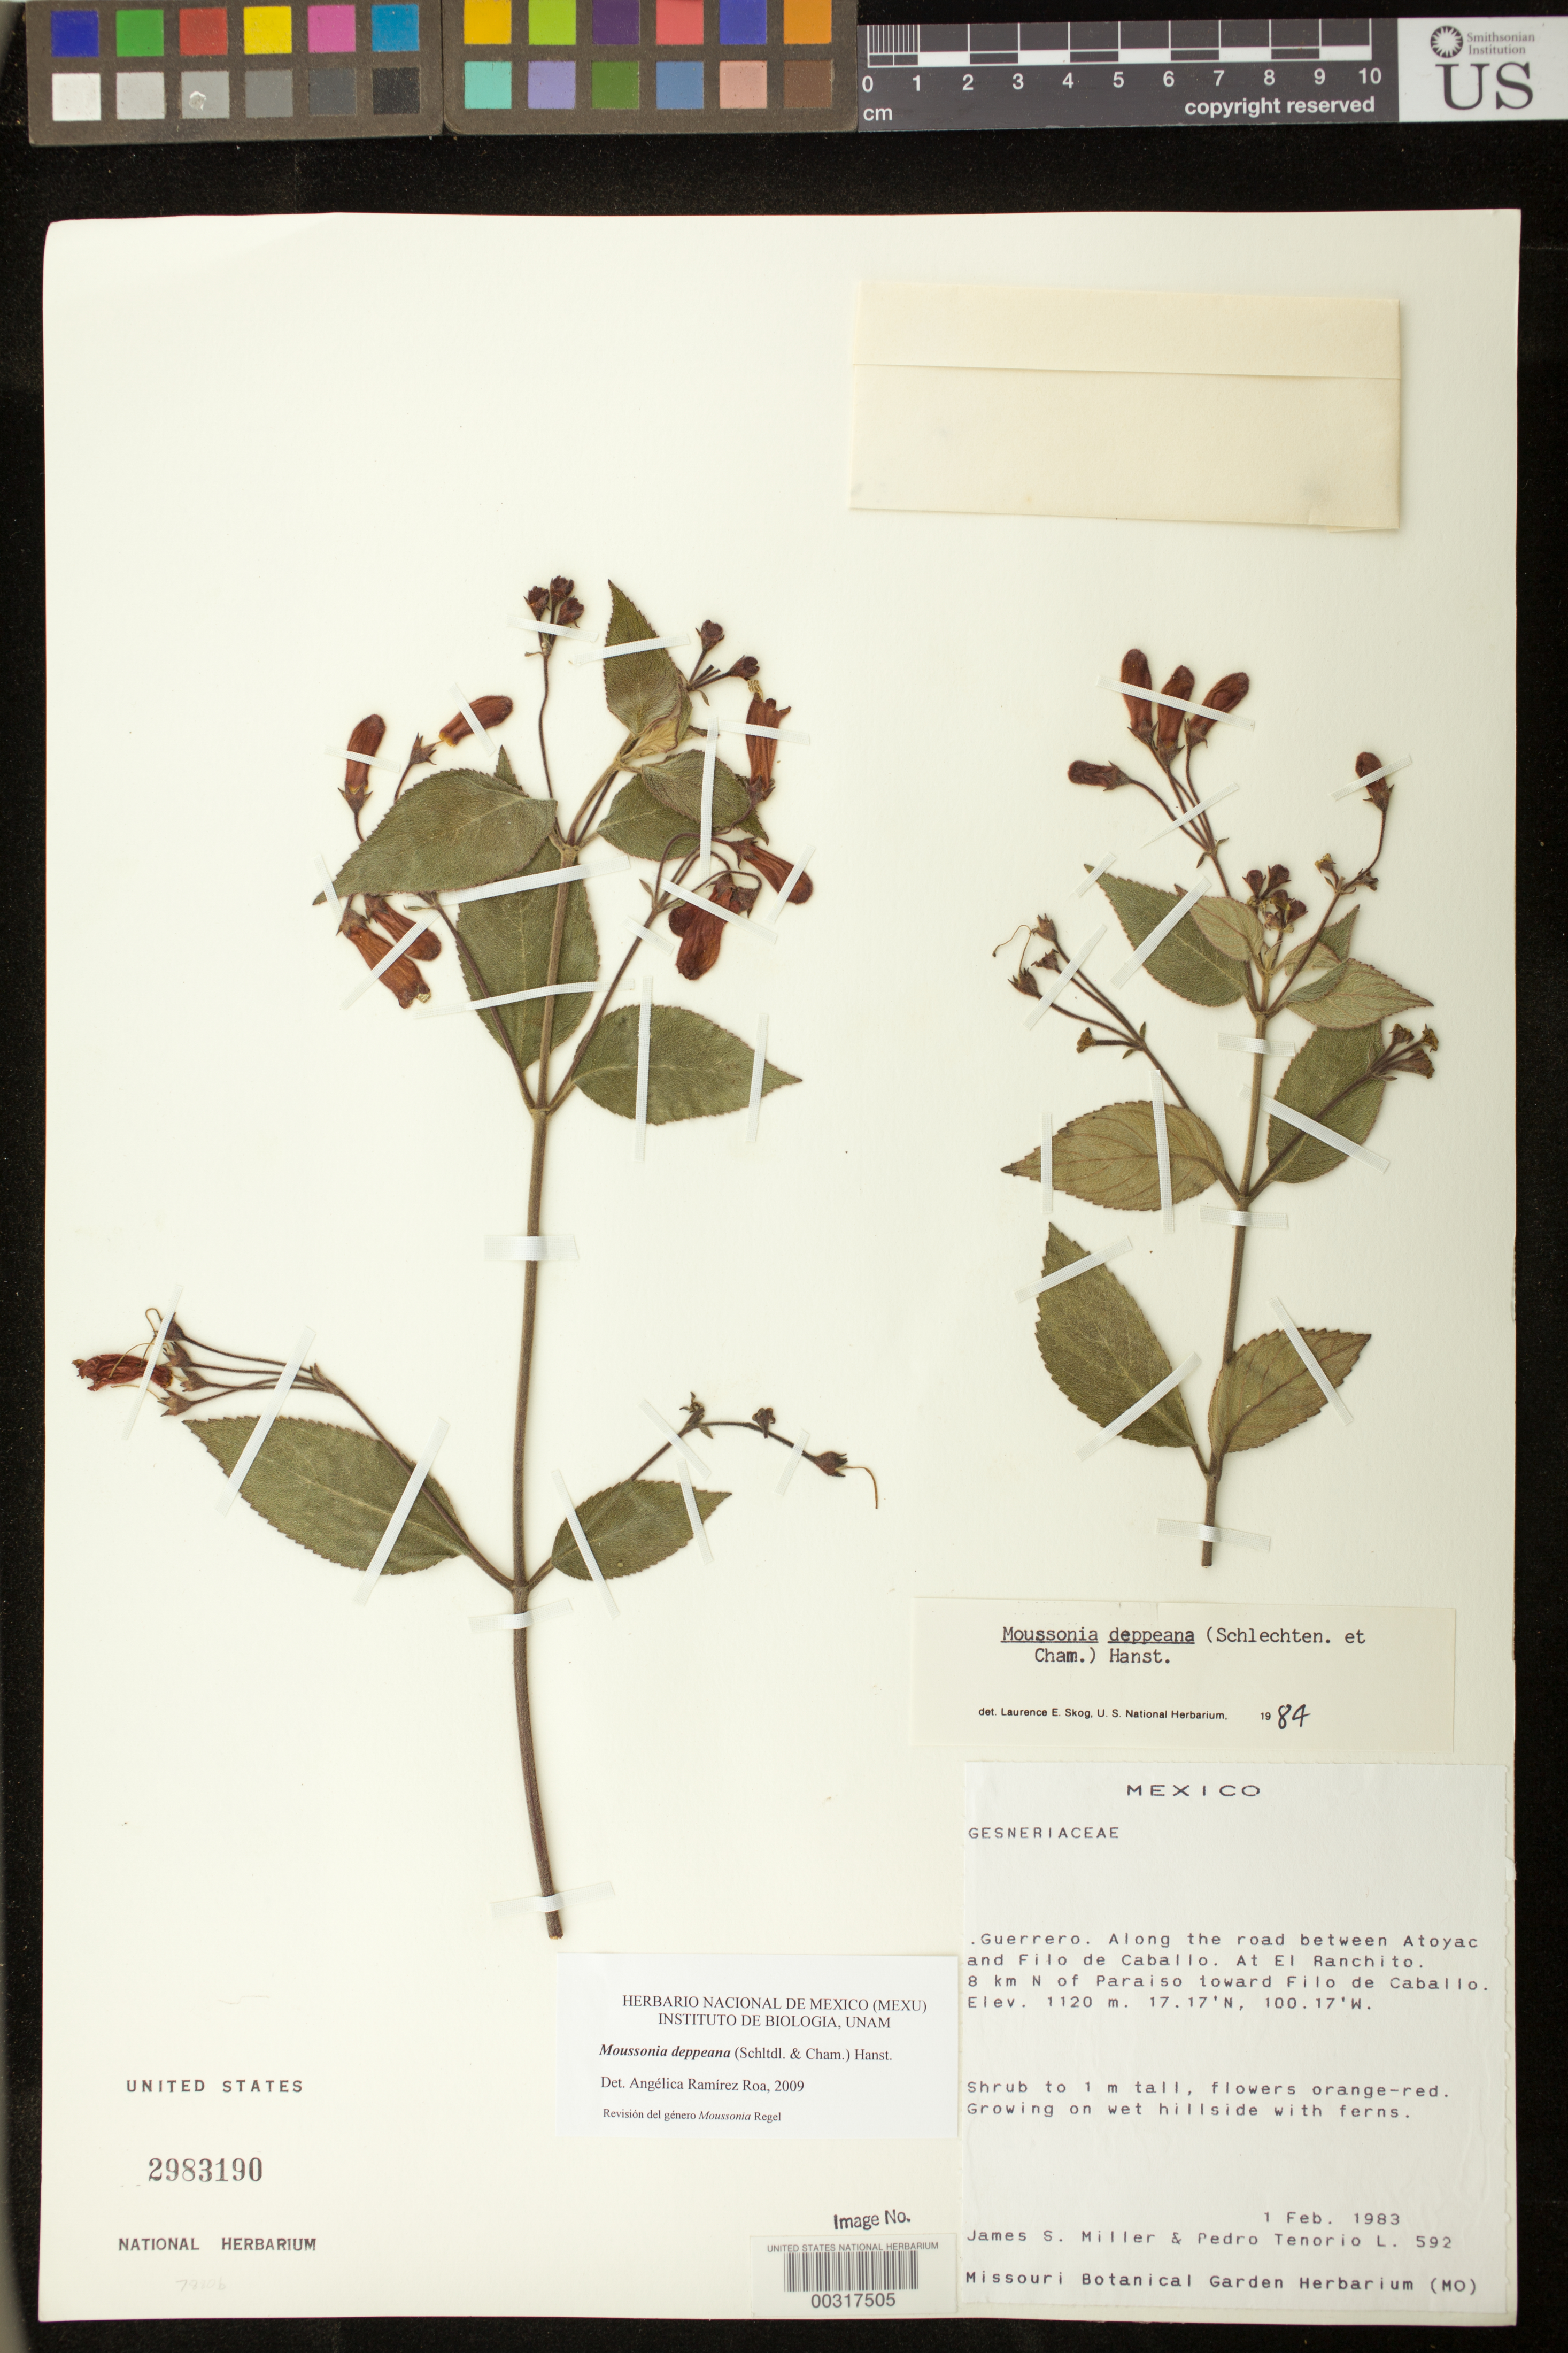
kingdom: Plantae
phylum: Tracheophyta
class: Magnoliopsida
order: Lamiales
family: Gesneriaceae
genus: Moussonia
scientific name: Moussonia deppeana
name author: (Schltdl. & Cham.) Klotzsch ex Hanst.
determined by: Ramírez-Roa, A.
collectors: J. S. Miller & P. Tenorio L.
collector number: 592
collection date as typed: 01 Feb 1983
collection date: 1983-02-01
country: Mexico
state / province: Guerrero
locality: Along the road between Atoyac and filo de Caballo, at El Ranchito, 8 km N of Paraiso toward Filo de Caballo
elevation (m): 1120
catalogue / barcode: US 2983190